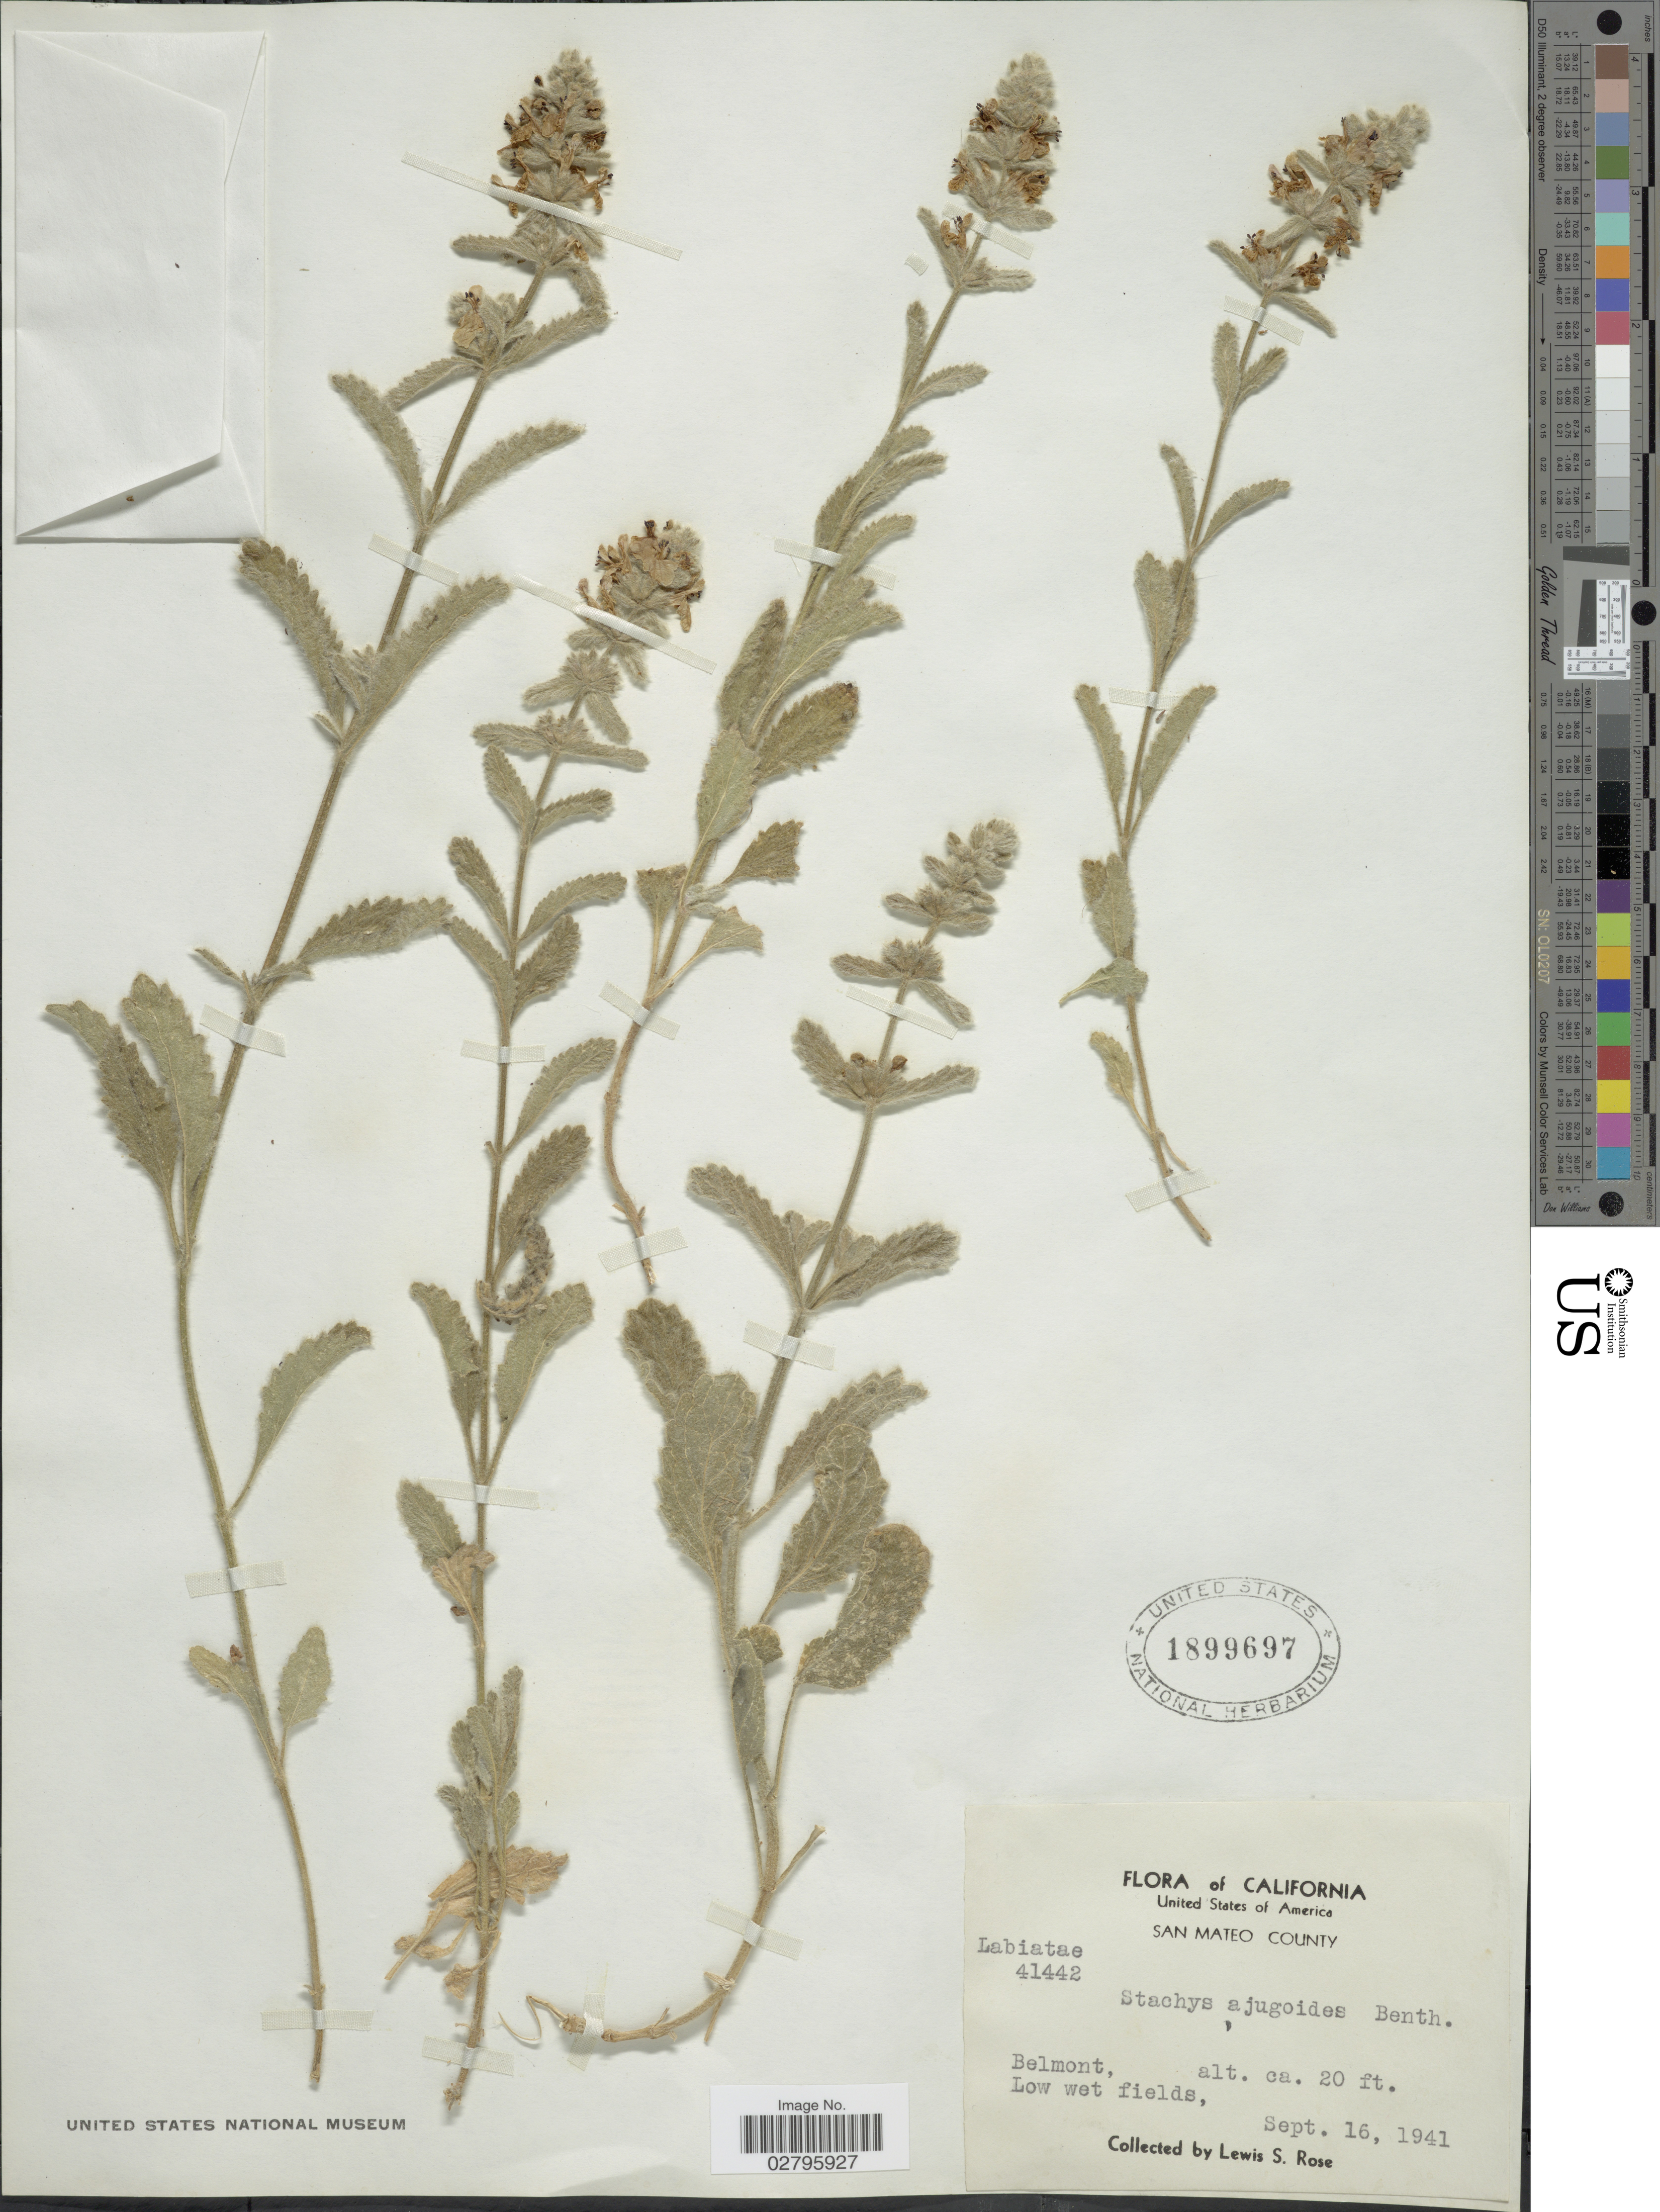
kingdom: Plantae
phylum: Tracheophyta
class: Magnoliopsida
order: Lamiales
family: Lamiaceae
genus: Stachys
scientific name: Stachys ajugoides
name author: Benth.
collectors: L. S. Rose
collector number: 41442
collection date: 1941-09-16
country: United States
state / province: California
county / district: San Mateo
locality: San Mateo County. Belmont, Low wet fields.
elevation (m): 6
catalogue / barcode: US 1899697